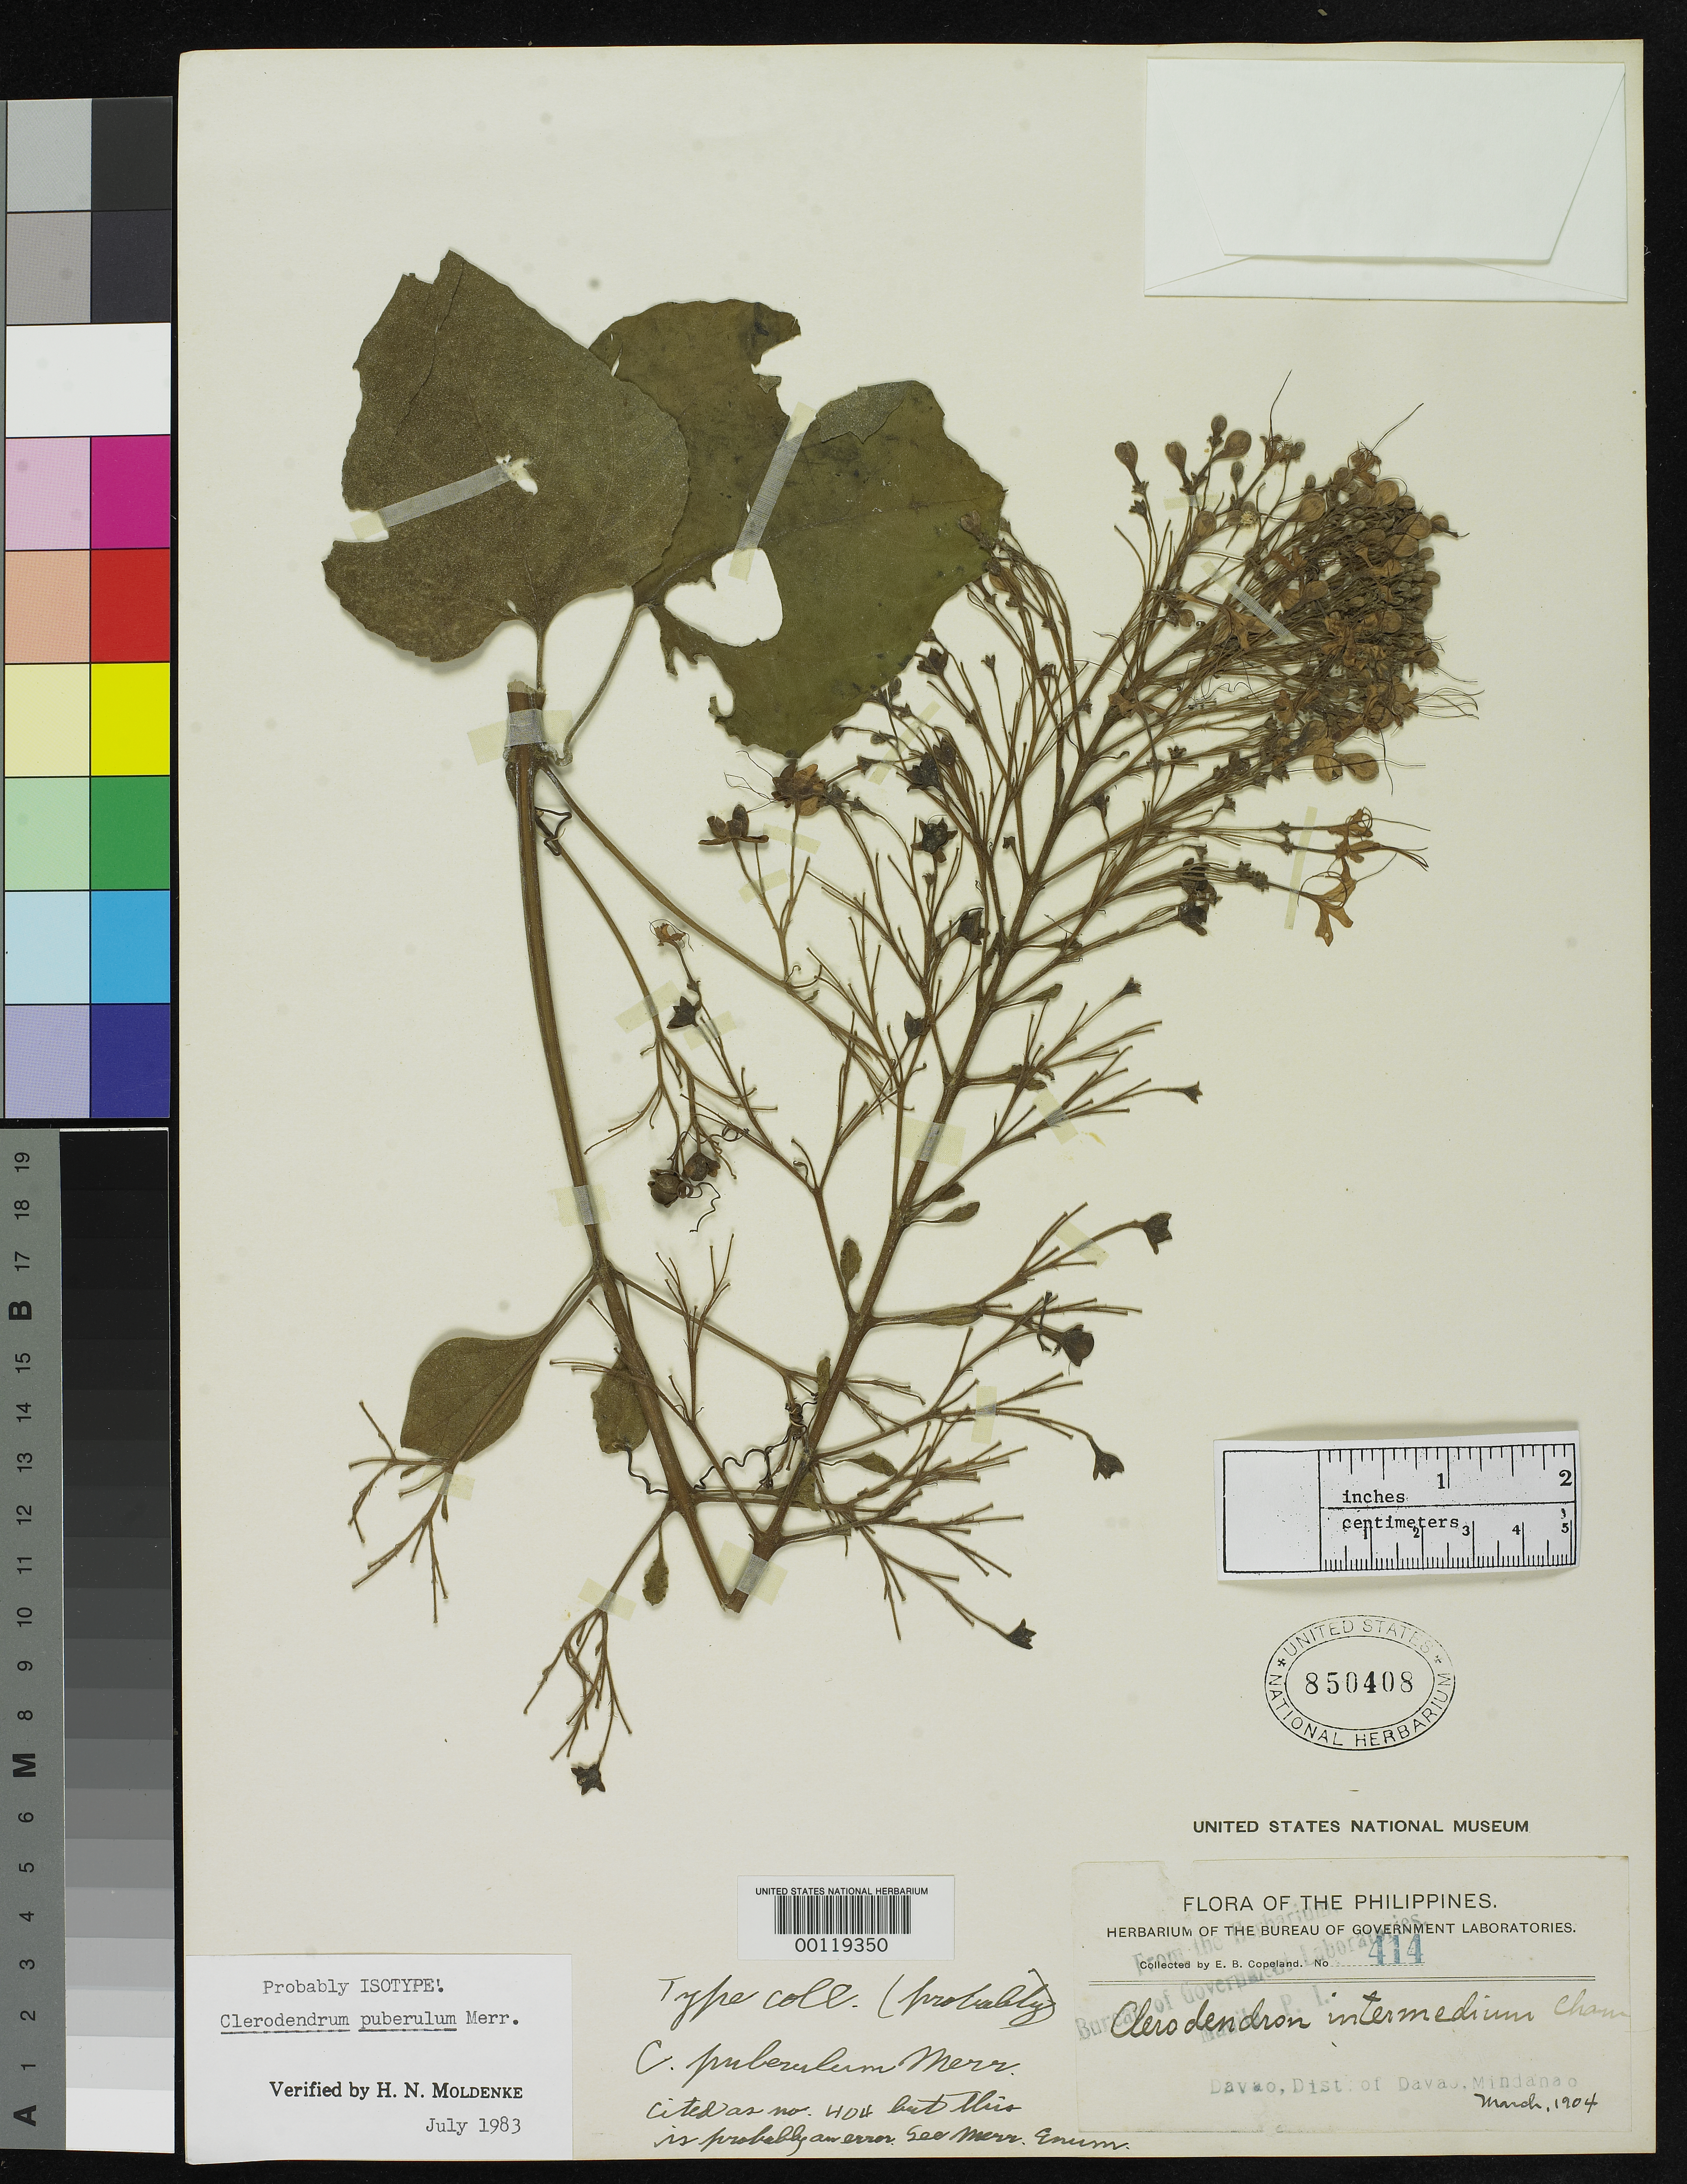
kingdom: Plantae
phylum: Tracheophyta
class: Magnoliopsida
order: Lamiales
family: Lamiaceae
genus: Clerodendrum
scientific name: Clerodendrum puberulum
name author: Merr.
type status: Isotype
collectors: E. B. Copeland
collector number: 414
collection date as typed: Mar 1904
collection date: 1904-03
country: Philippines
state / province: Davao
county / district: Davao del Sur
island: Mindanao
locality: Davao.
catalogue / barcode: US 850408